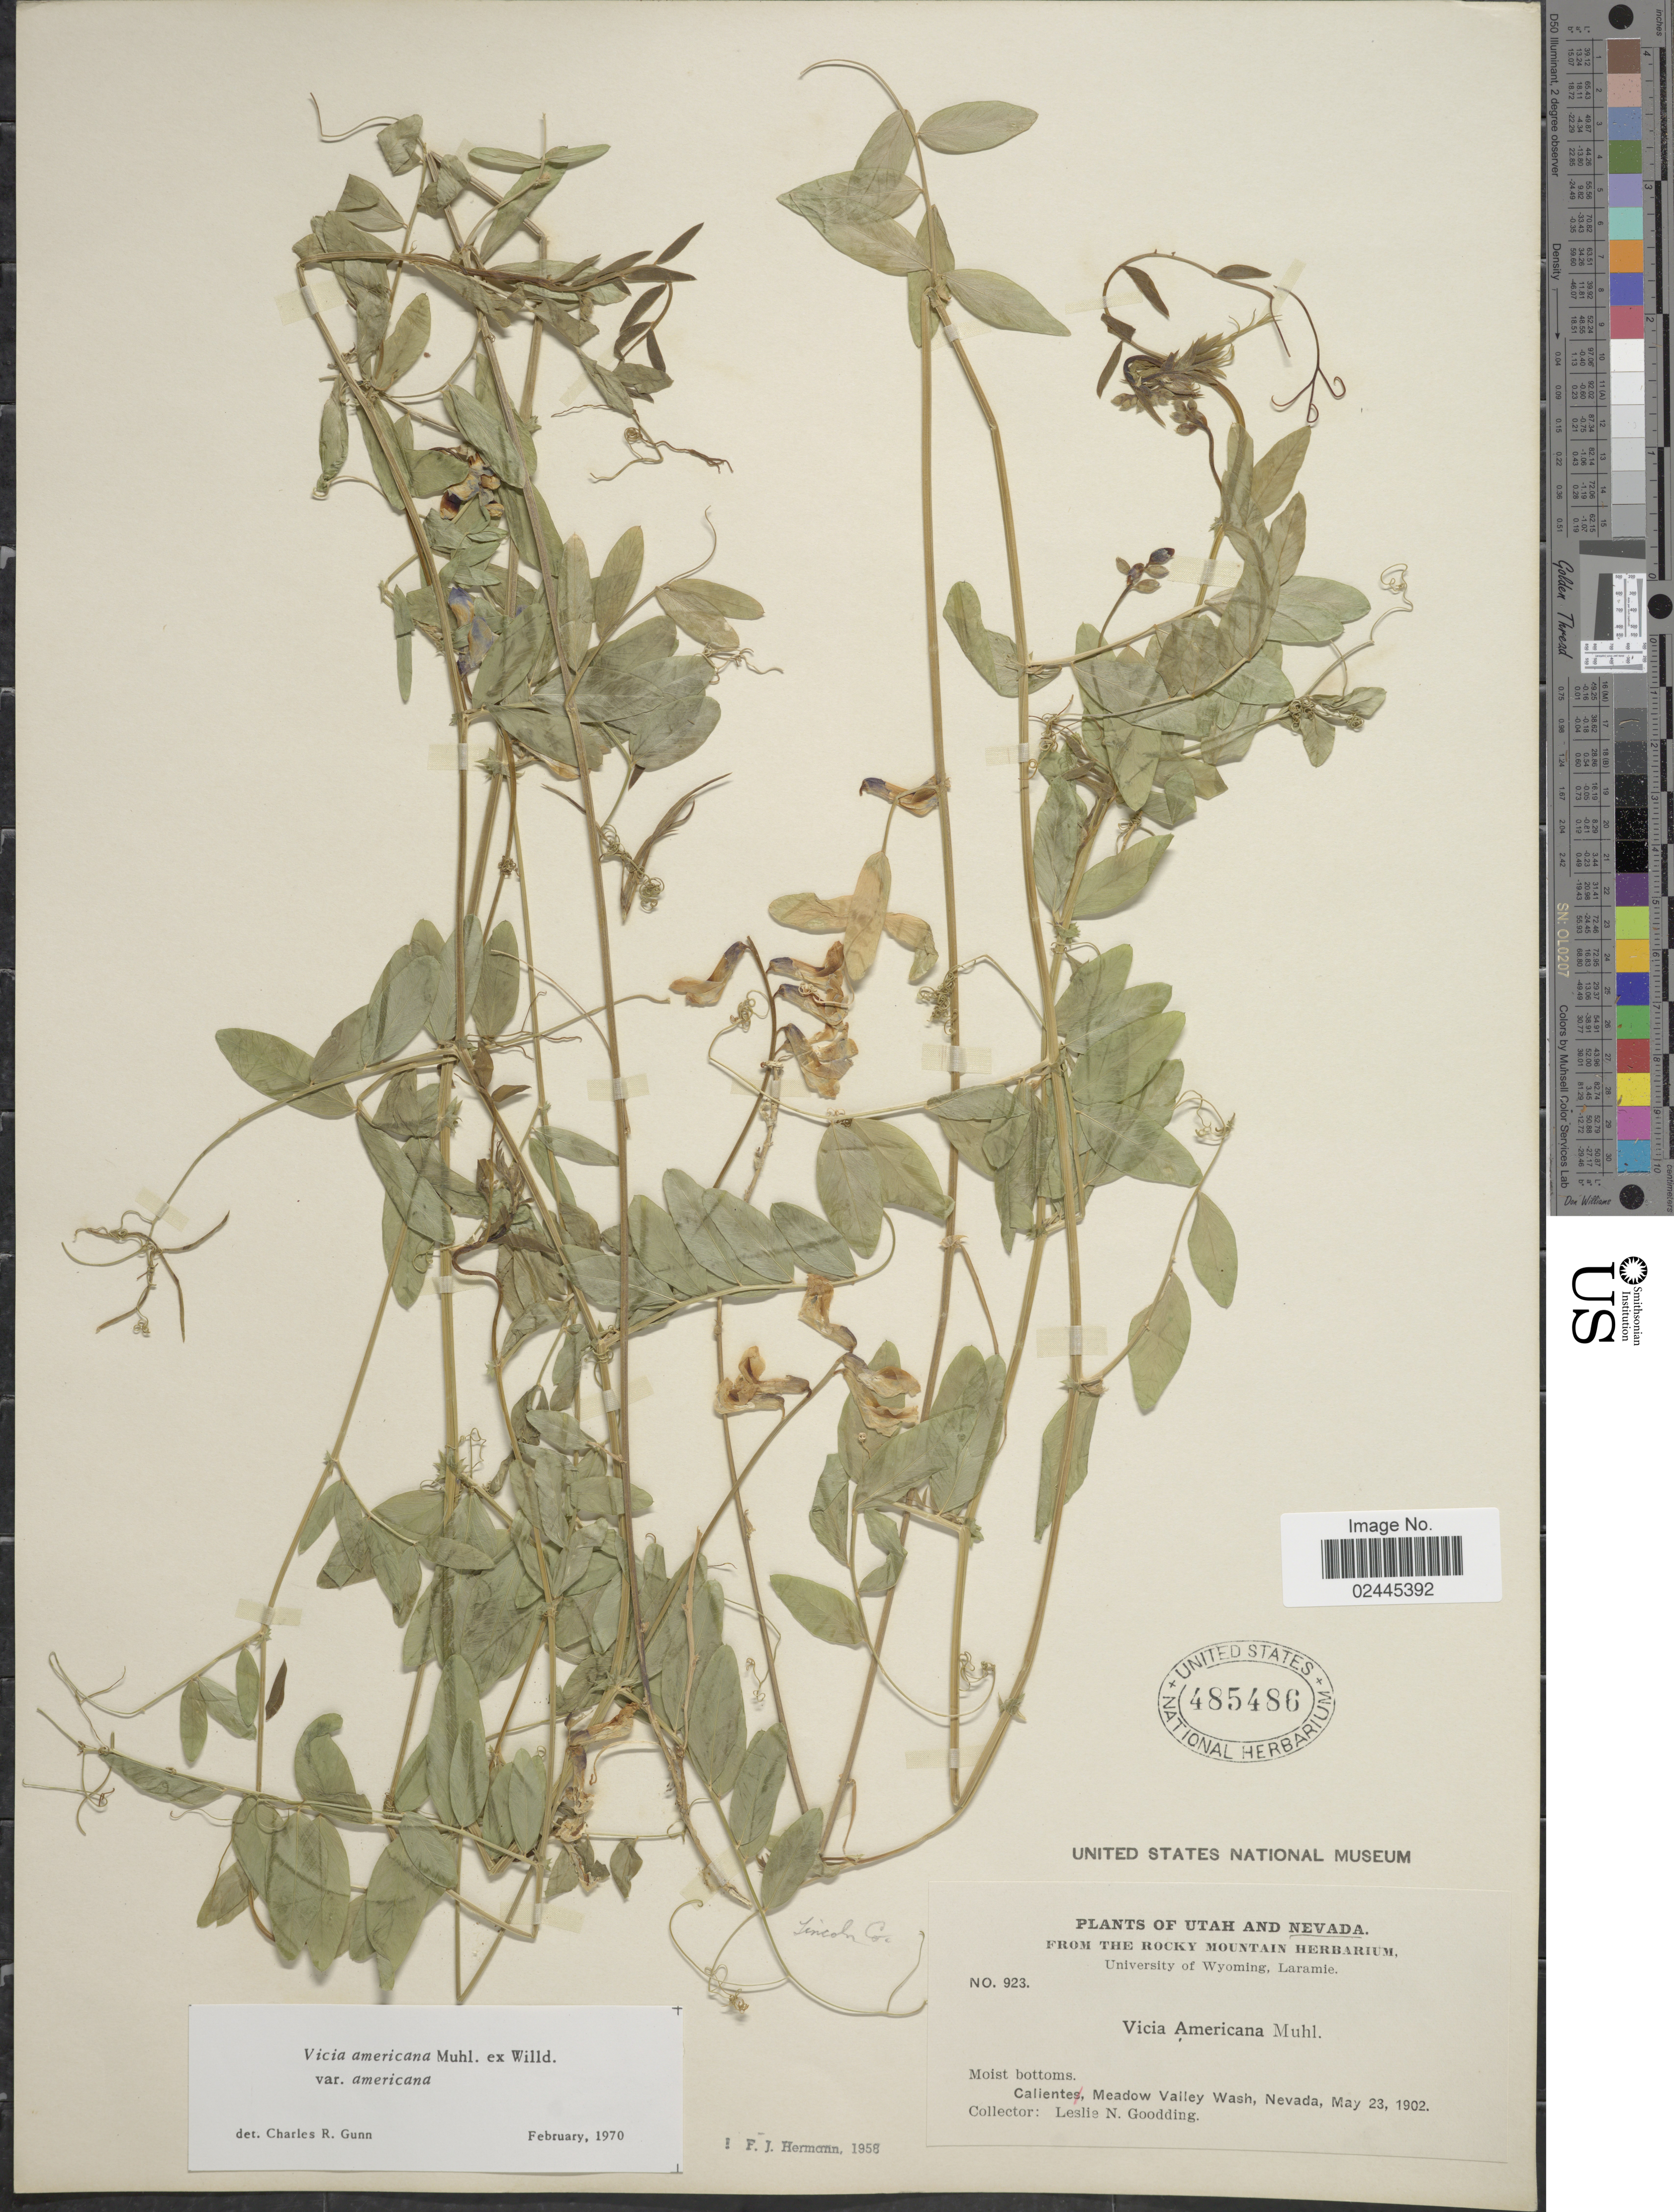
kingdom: Plantae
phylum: Tracheophyta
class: Magnoliopsida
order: Fabales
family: Fabaceae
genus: Vicia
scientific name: Vicia americana var. americana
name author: Muhl. ex Willd.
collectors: L. N. Goodding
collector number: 923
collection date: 1902-05-23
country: United States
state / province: Nevada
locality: Moist bottoms. Caliente, Meadow Valley Wash, Nevada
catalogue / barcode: US 485486